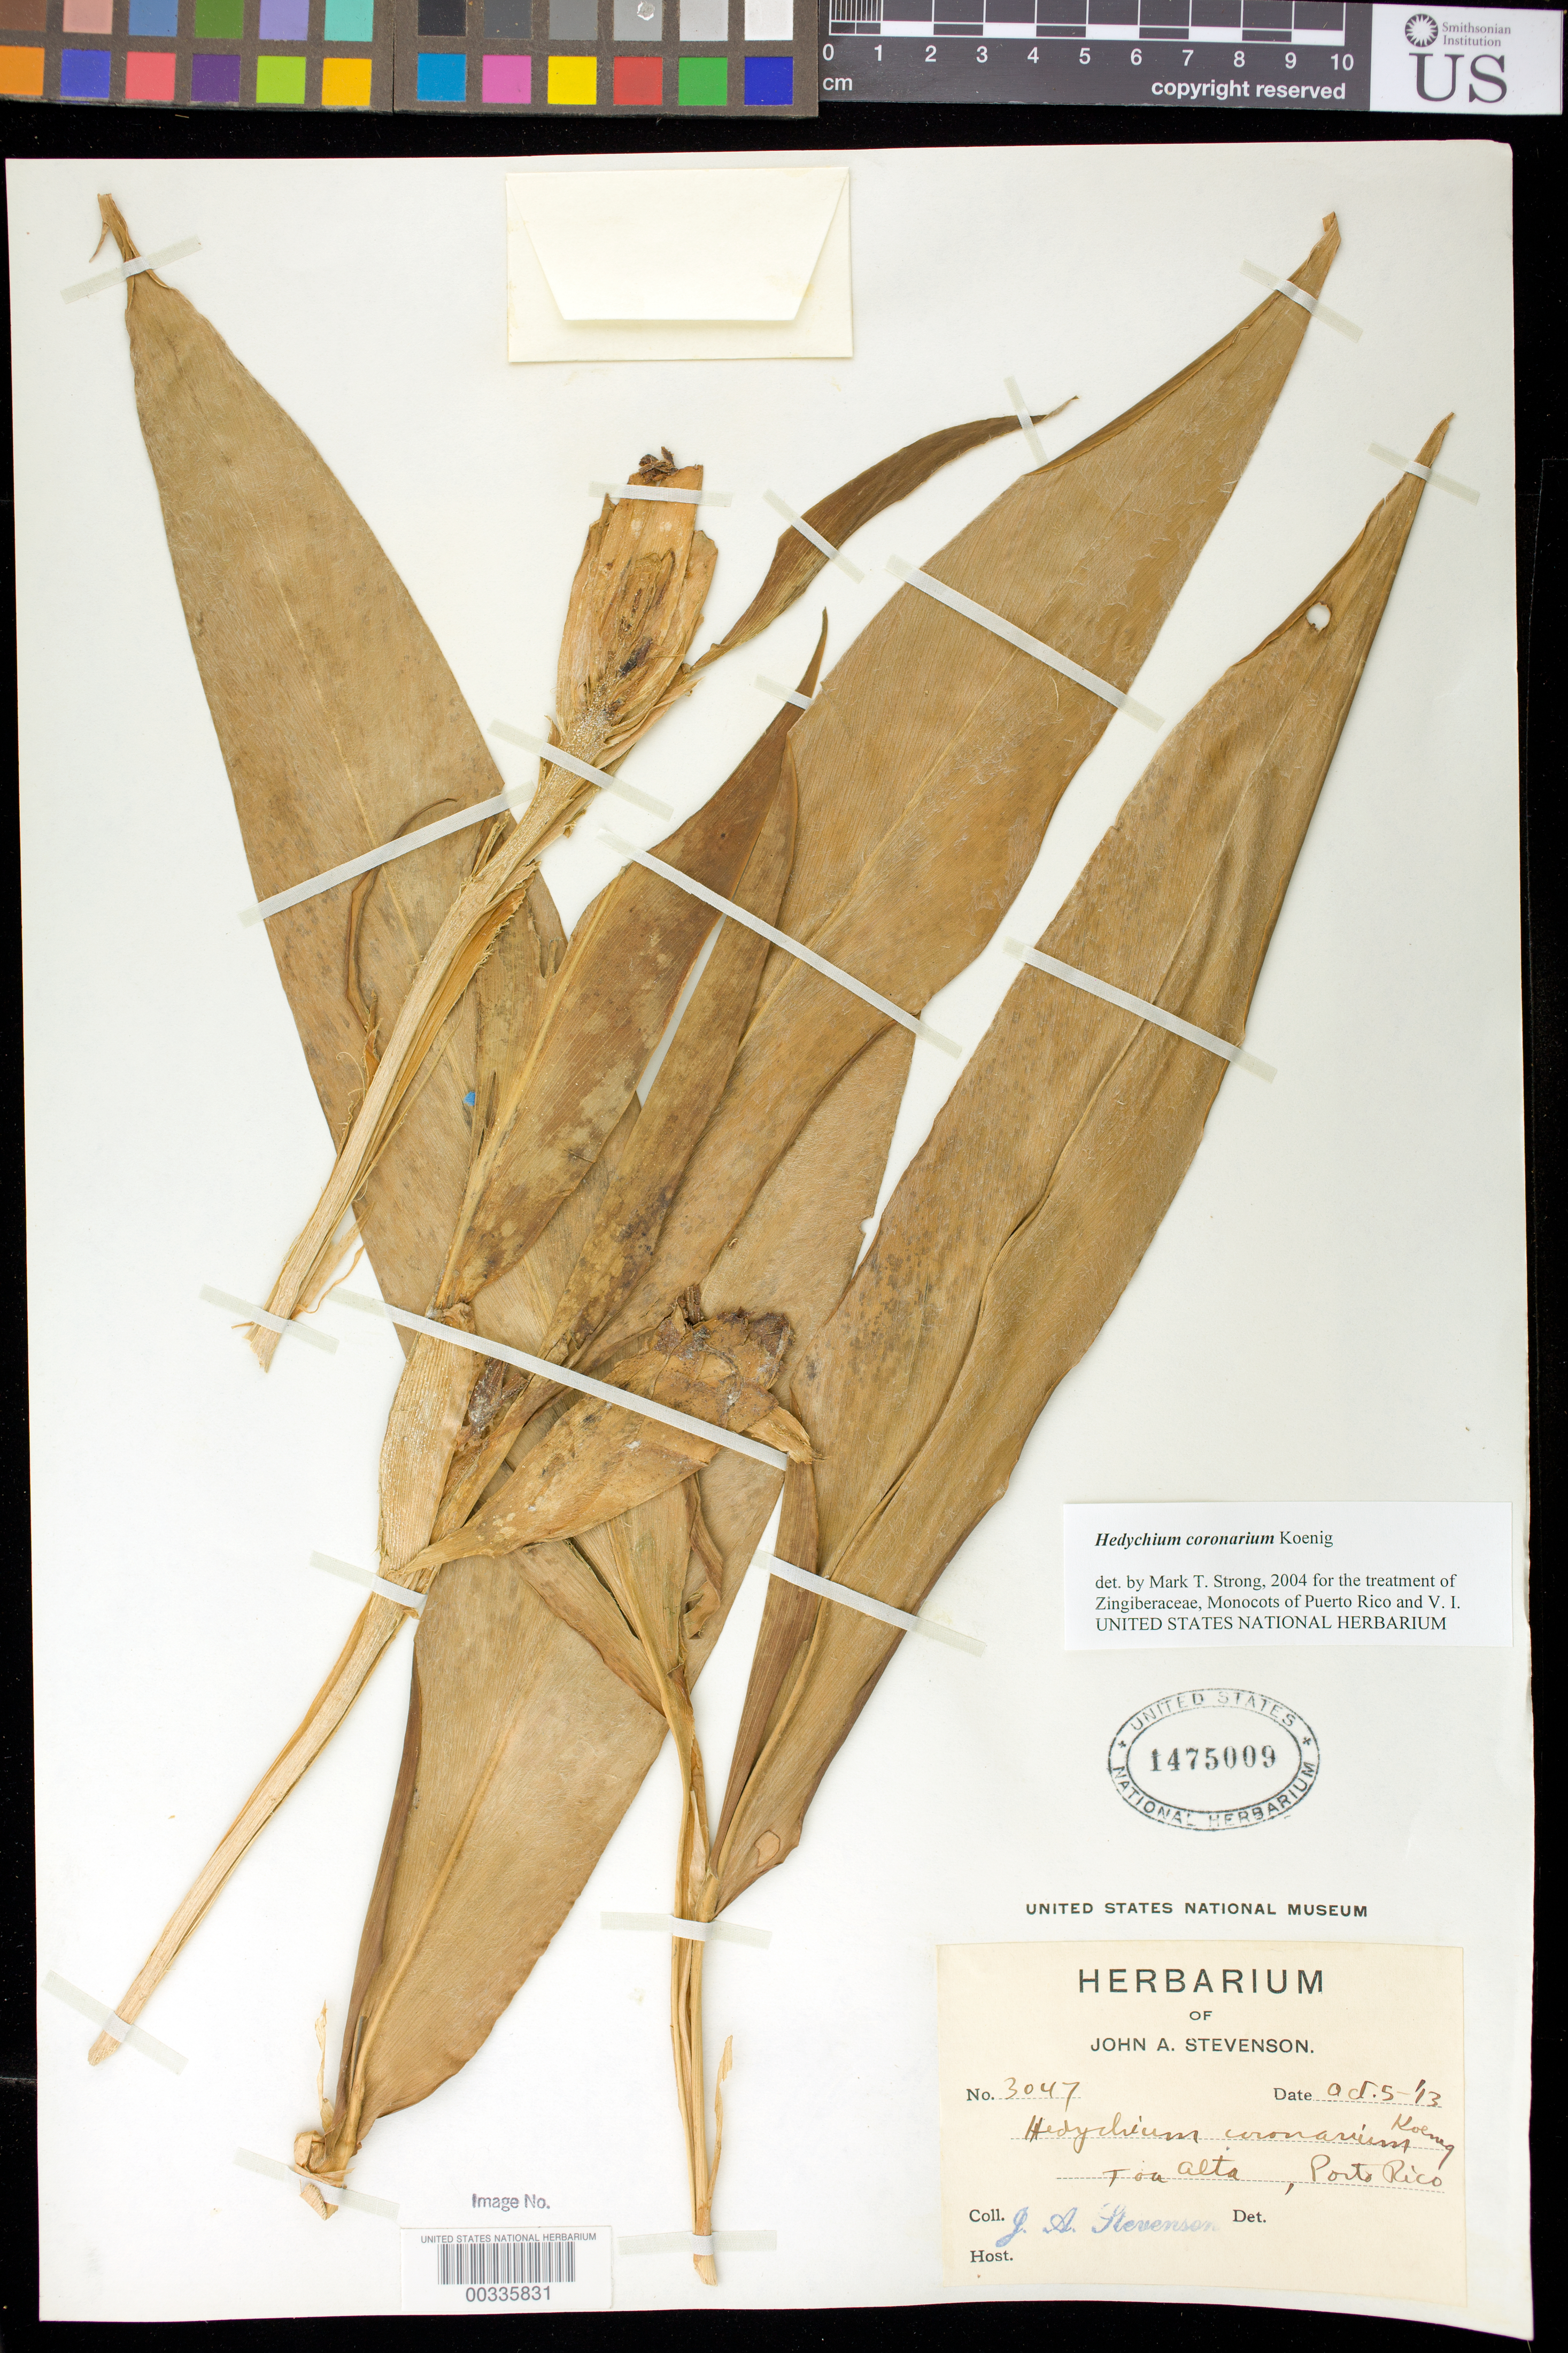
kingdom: Plantae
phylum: Tracheophyta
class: Liliopsida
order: Zingiberales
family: Zingiberaceae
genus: Hedychium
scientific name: Hedychium coronarium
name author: J. Koenig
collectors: J. Stevenson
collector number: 3047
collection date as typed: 05 Oct 1913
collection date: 1913-10-05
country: Puerto Rico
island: Greater Antilles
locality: Toa Alta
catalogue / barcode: US 1475009